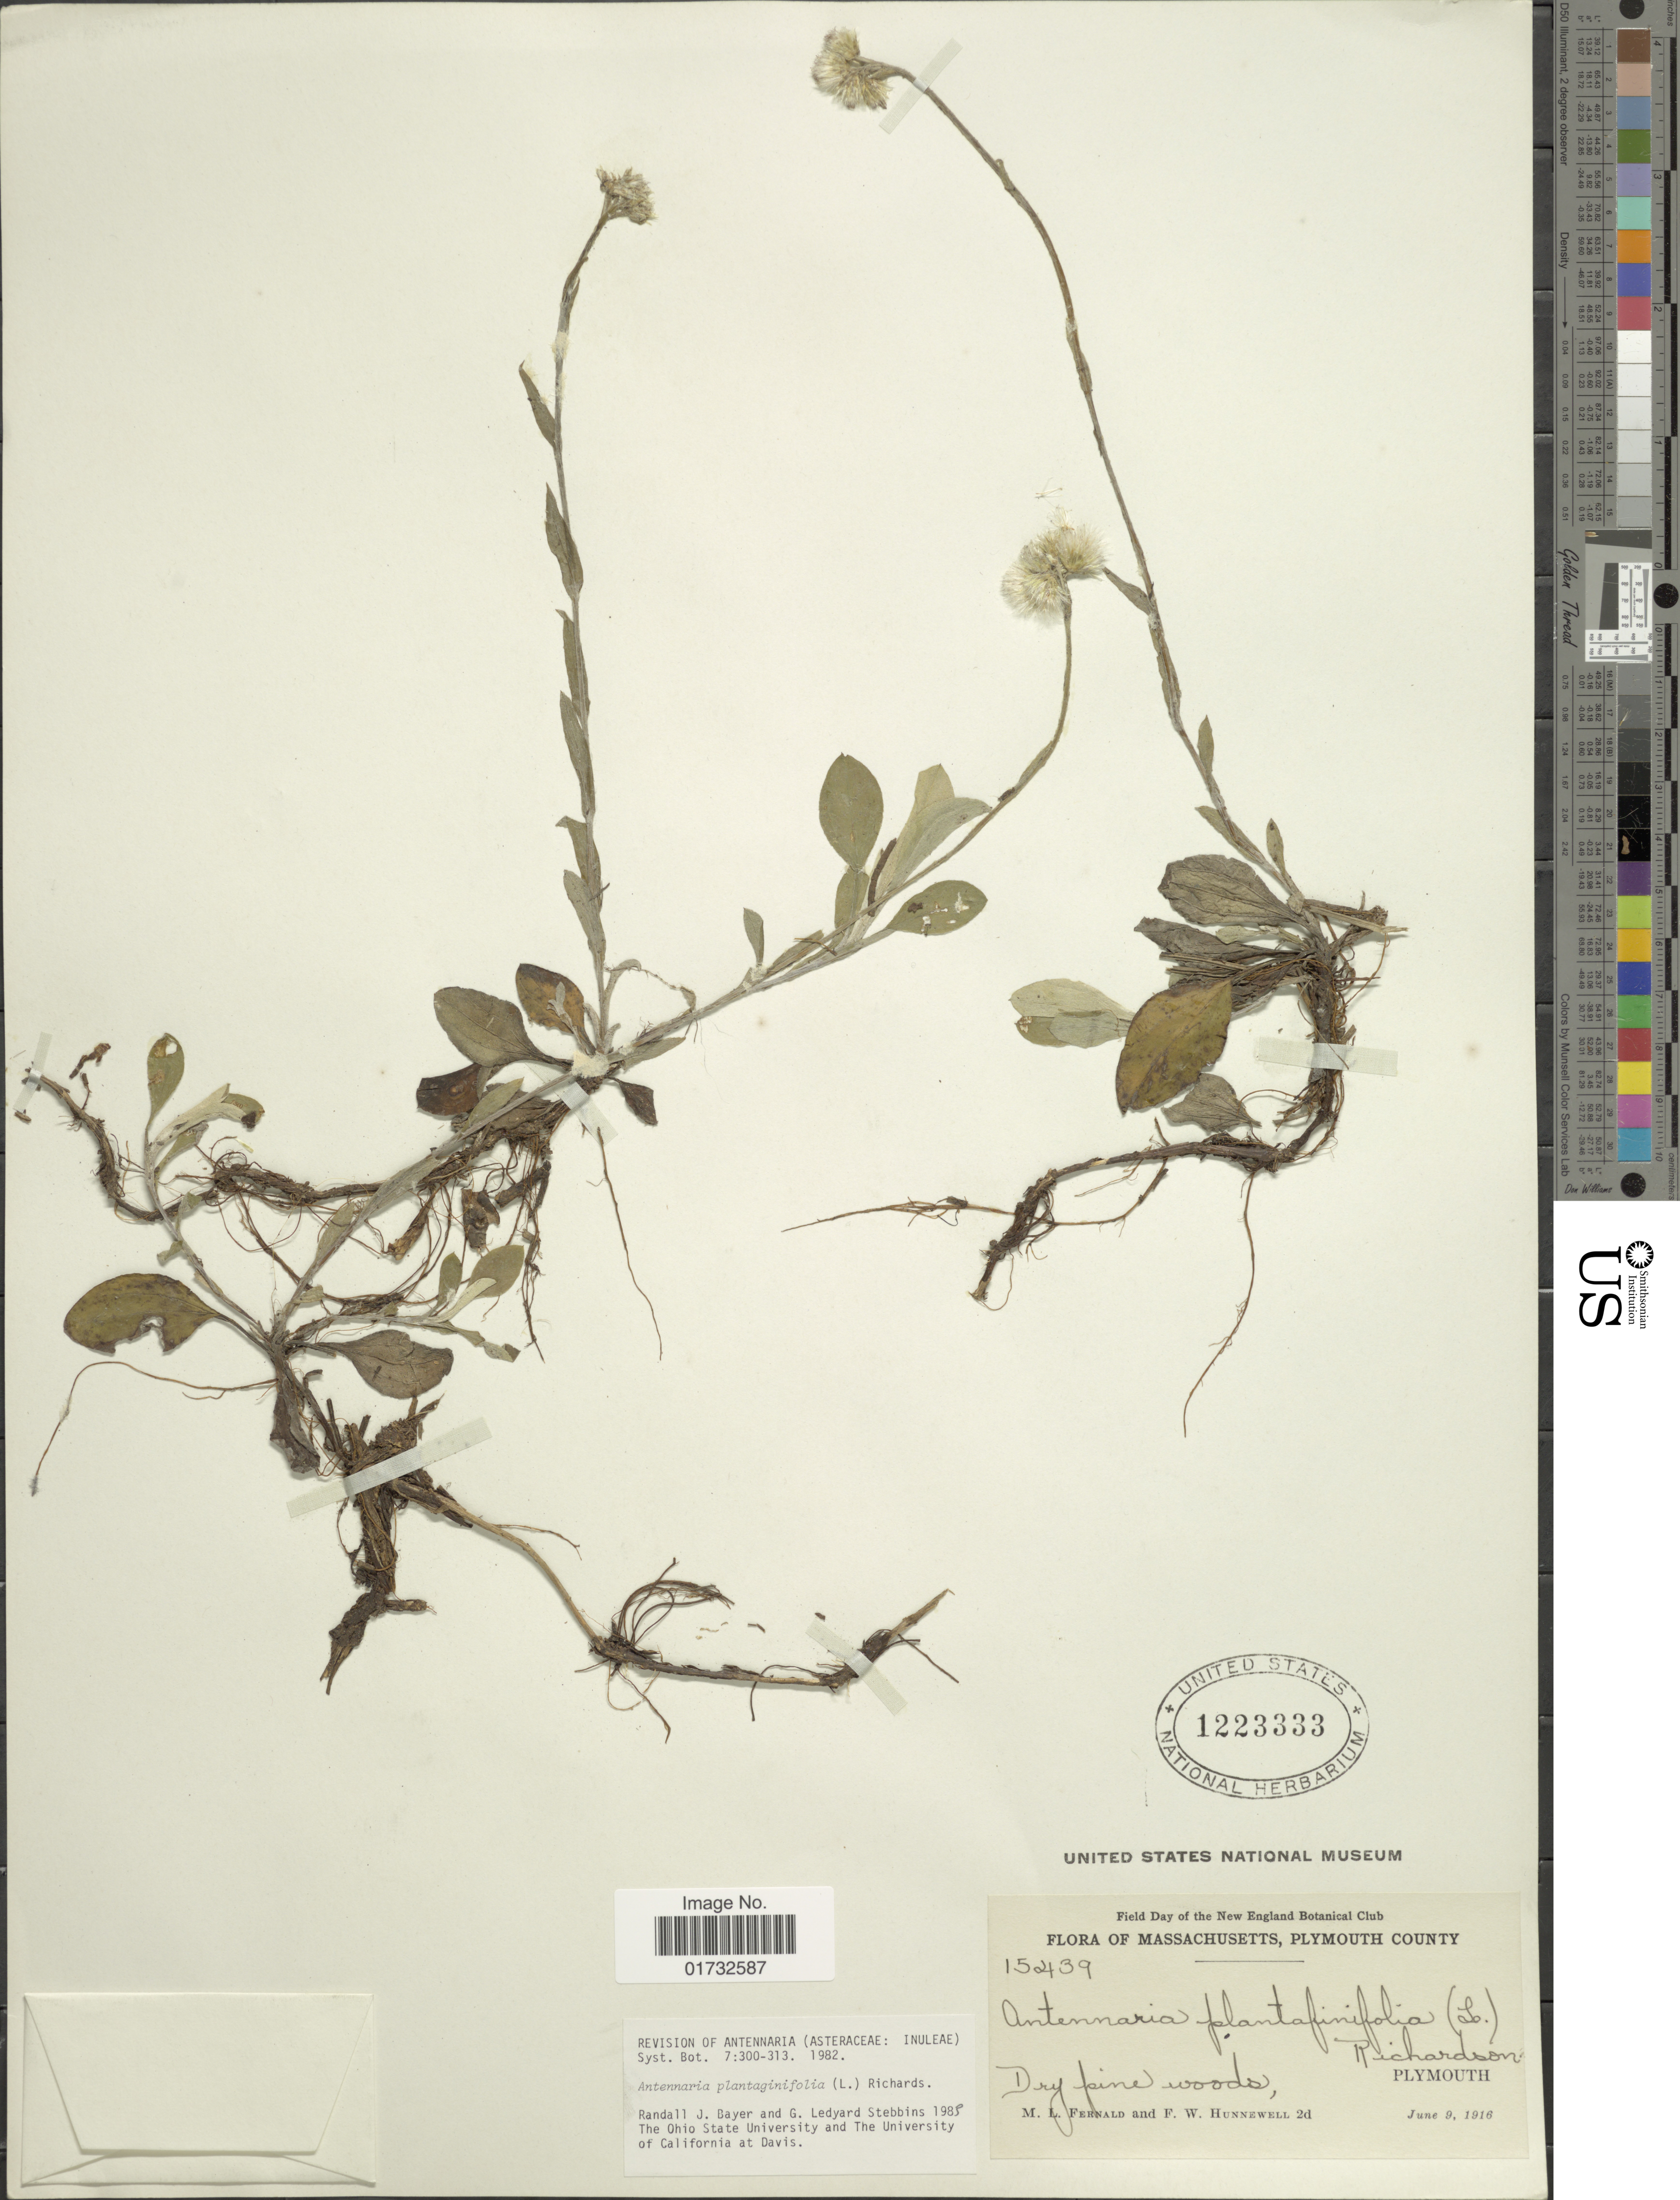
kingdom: Plantae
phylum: Tracheophyta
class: Magnoliopsida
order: Asterales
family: Asteraceae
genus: Antennaria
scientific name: Antennaria plantaginifolia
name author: (L.) Richardson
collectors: M. L. Fernald & F. Hunnewell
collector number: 15439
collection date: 1916-06-09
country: United States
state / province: Massachusetts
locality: Plymouth County. Plymouth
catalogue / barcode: US 1223333